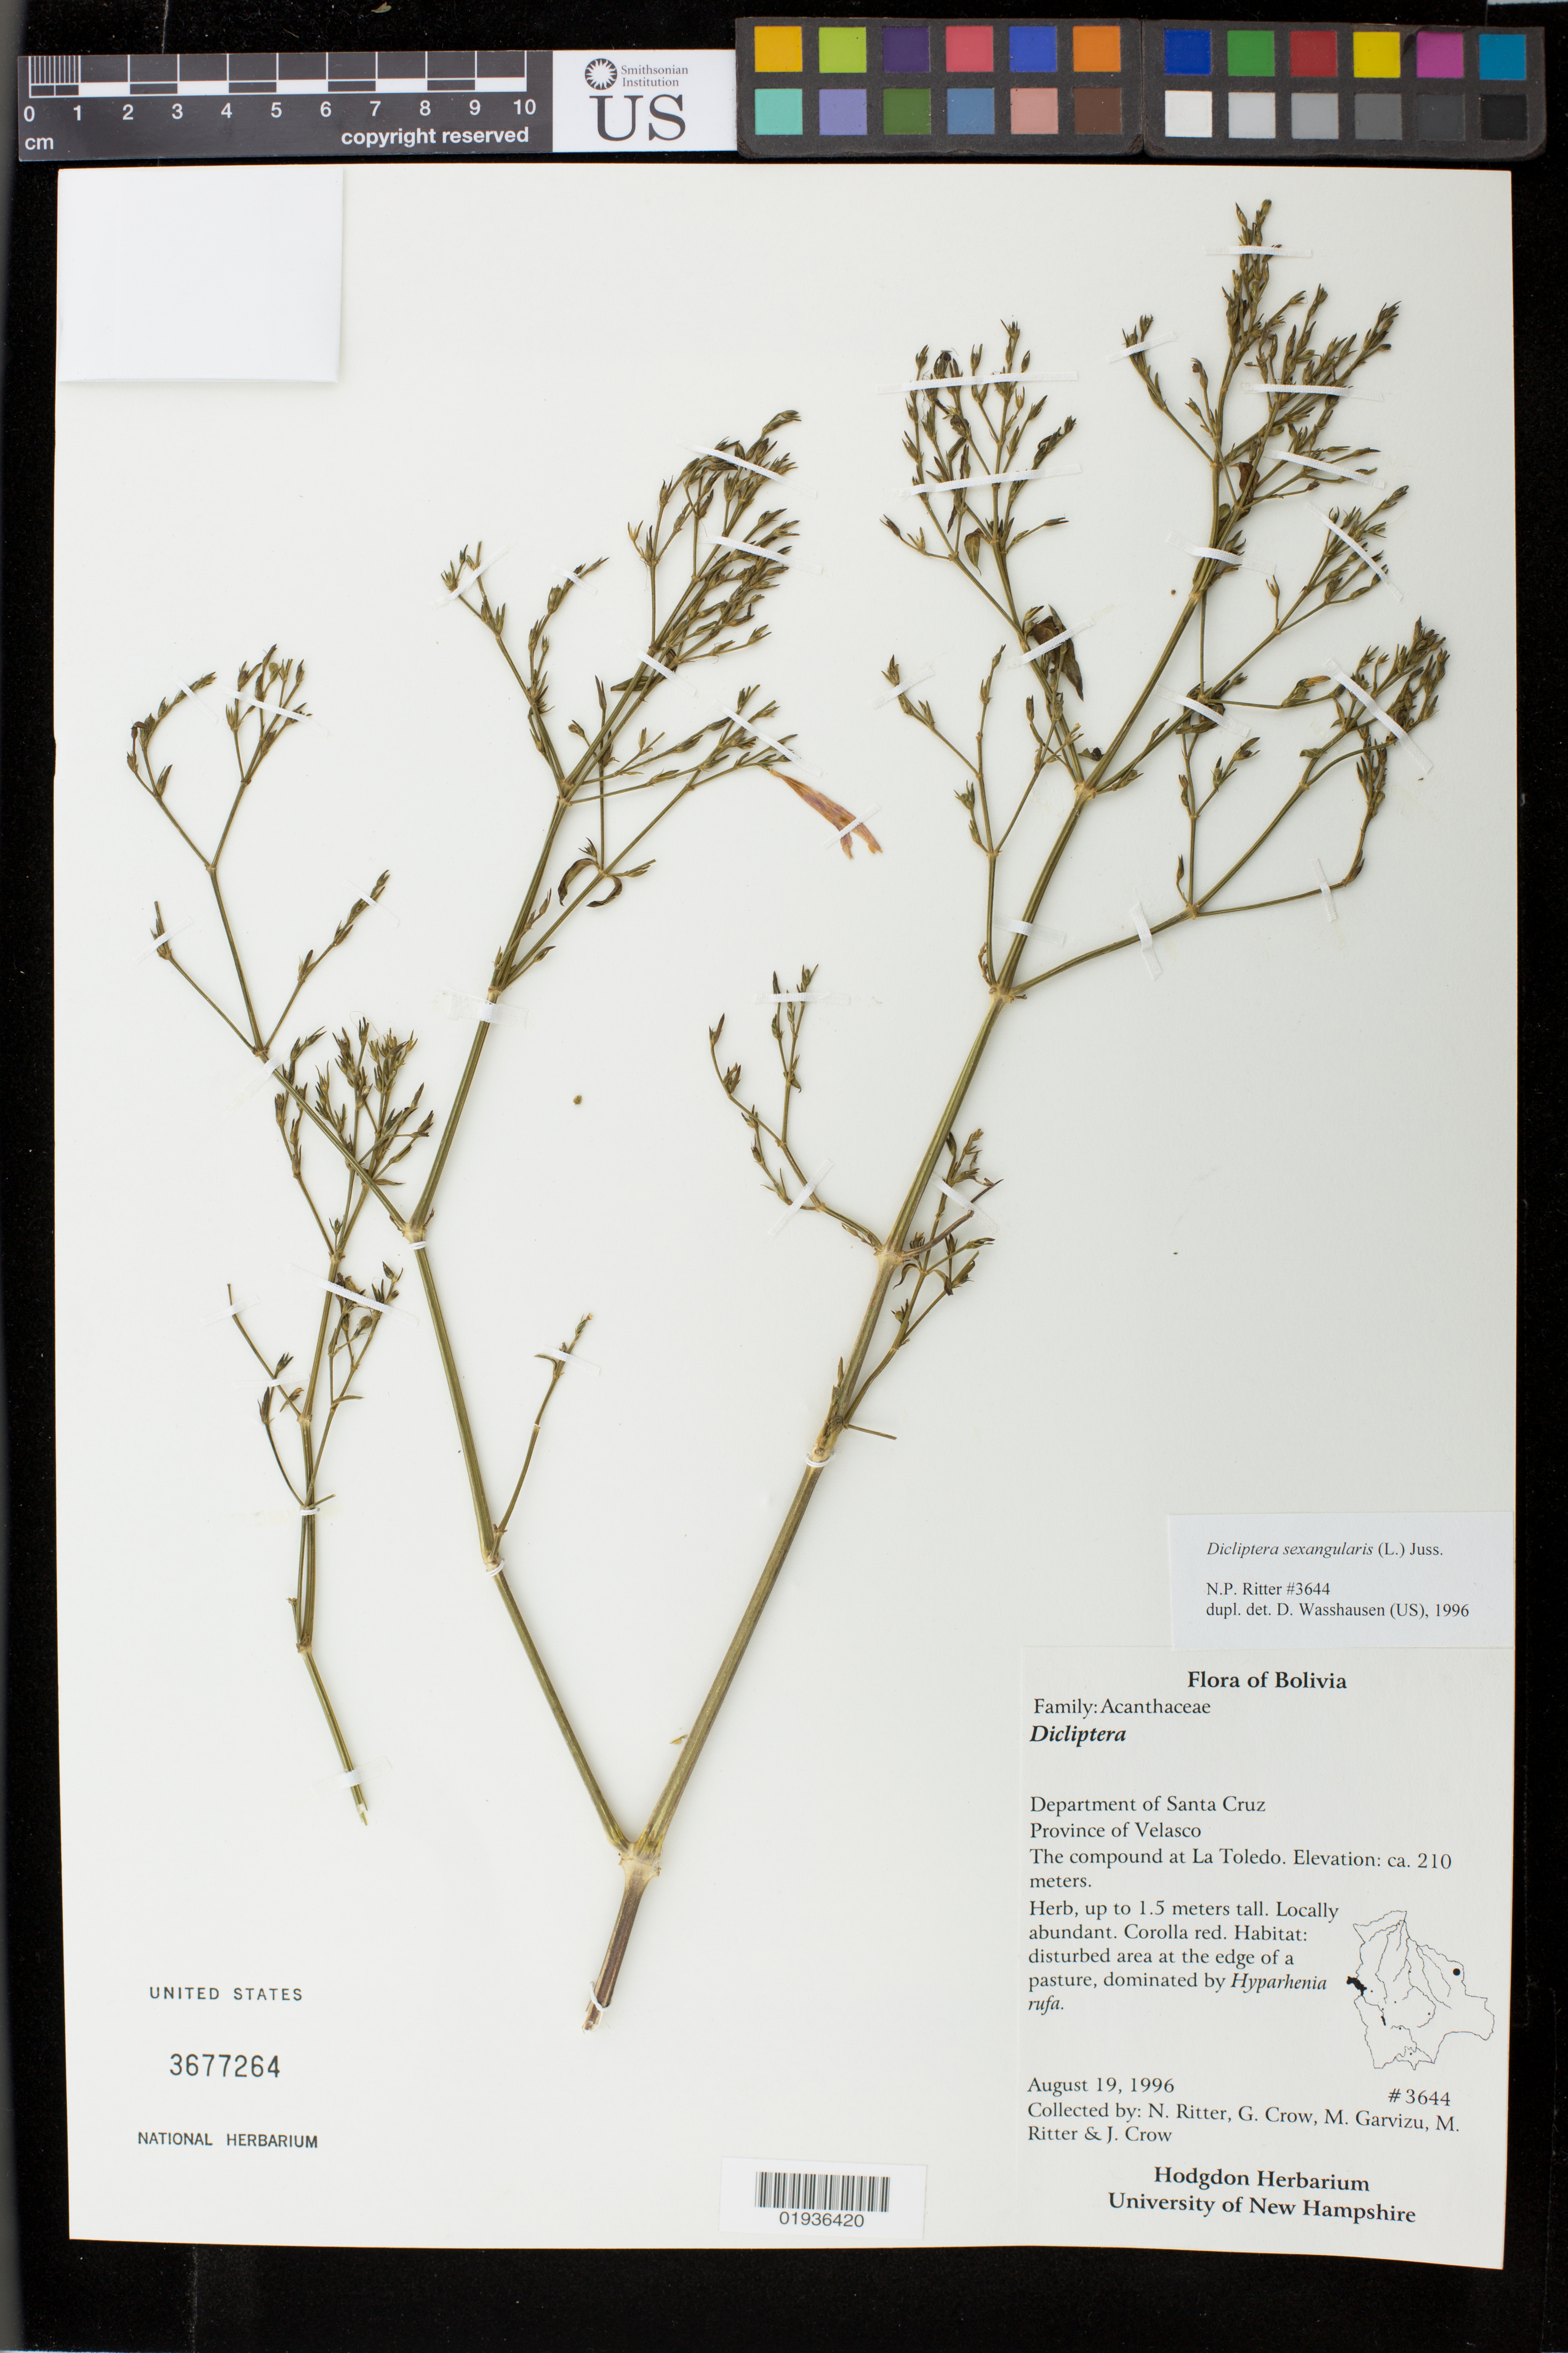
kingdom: Plantae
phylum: Tracheophyta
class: Magnoliopsida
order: Lamiales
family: Acanthaceae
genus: Dicliptera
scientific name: Dicliptera sexangularis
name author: (L.) Juss.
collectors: N. Ritter, G. E. Crow, M. Garvizu, M. Ritter & J. Crow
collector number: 3644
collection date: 1996-08-19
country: Bolivia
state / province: Santa Cruz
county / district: Velasco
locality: The compound at la Toledo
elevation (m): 210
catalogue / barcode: US 3677264